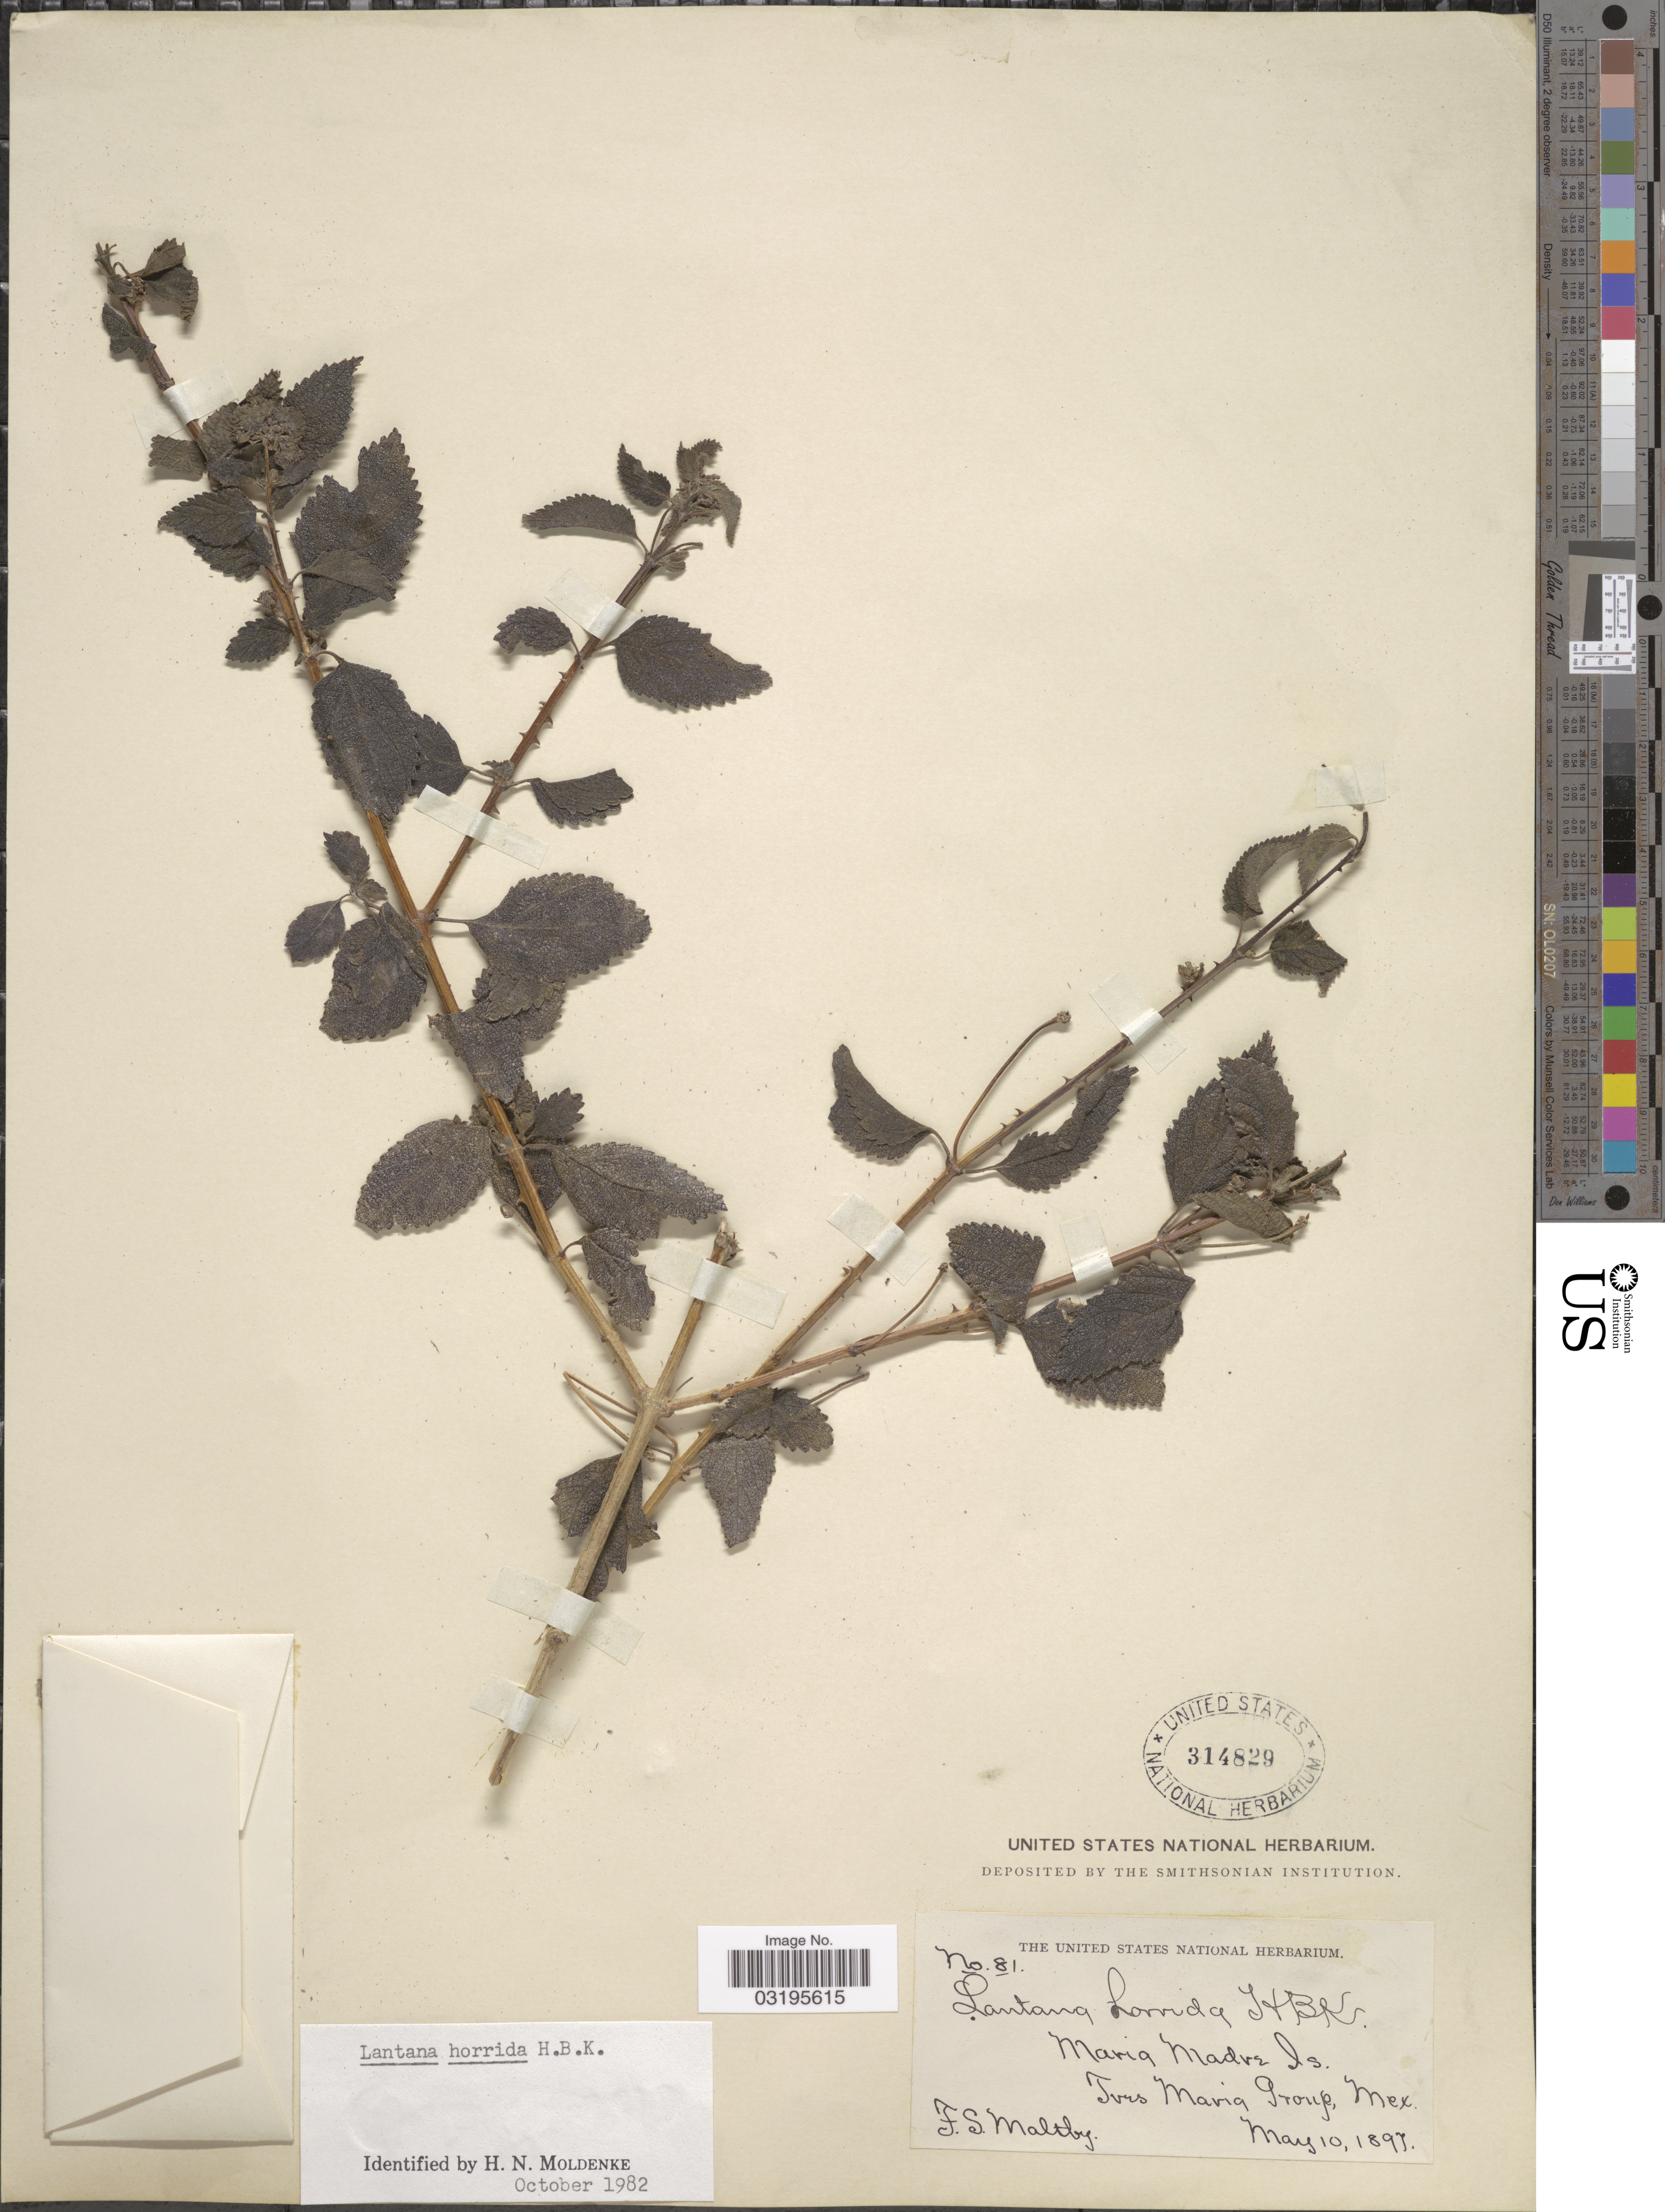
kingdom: Plantae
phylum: Tracheophyta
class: Magnoliopsida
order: Lamiales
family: Verbenaceae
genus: Lantana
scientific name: Lantana horrida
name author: Kunth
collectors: F. S. Maltby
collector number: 81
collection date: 1897-05-10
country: Mexico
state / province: Nayarit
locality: Maria Madre Is. Tres Maria Group.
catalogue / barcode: US 314829